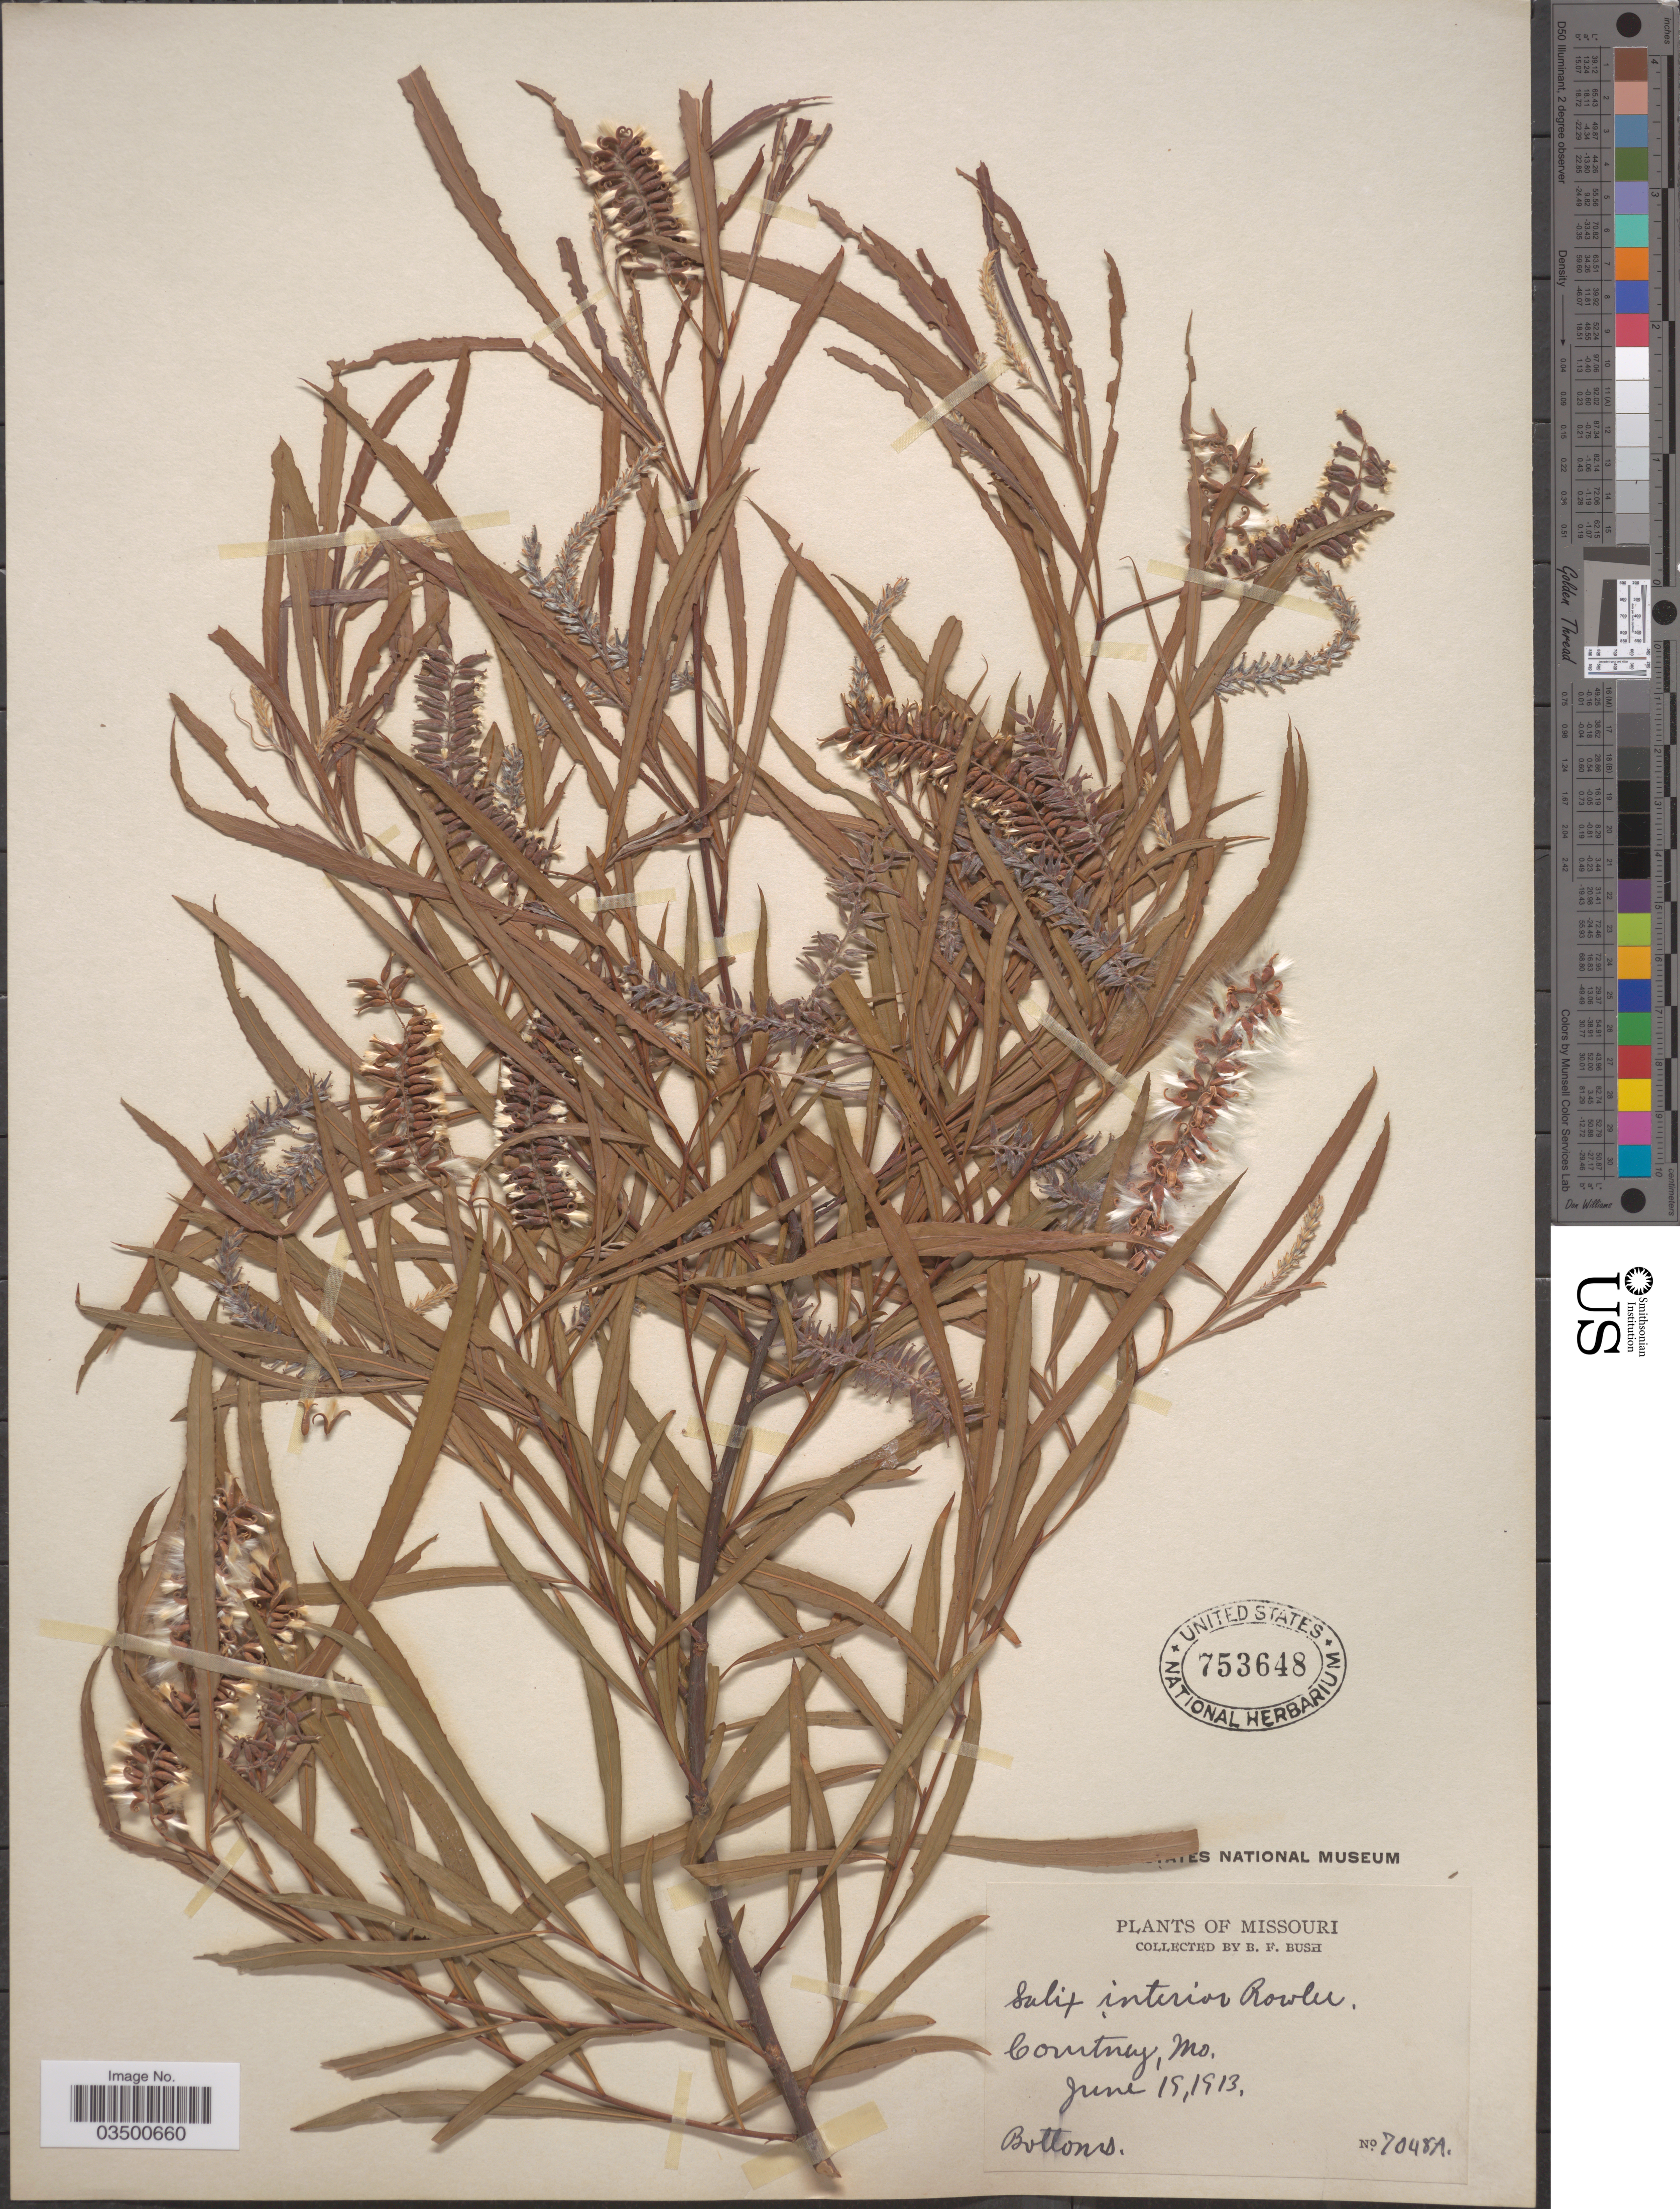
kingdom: Plantae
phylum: Tracheophyta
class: Magnoliopsida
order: Malpighiales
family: Salicaceae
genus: Salix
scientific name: Salix interior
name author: Rowlee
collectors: B. F. Bush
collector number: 7048A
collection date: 1913-06-19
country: United States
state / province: Missouri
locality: Courtney.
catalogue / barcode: US 753648